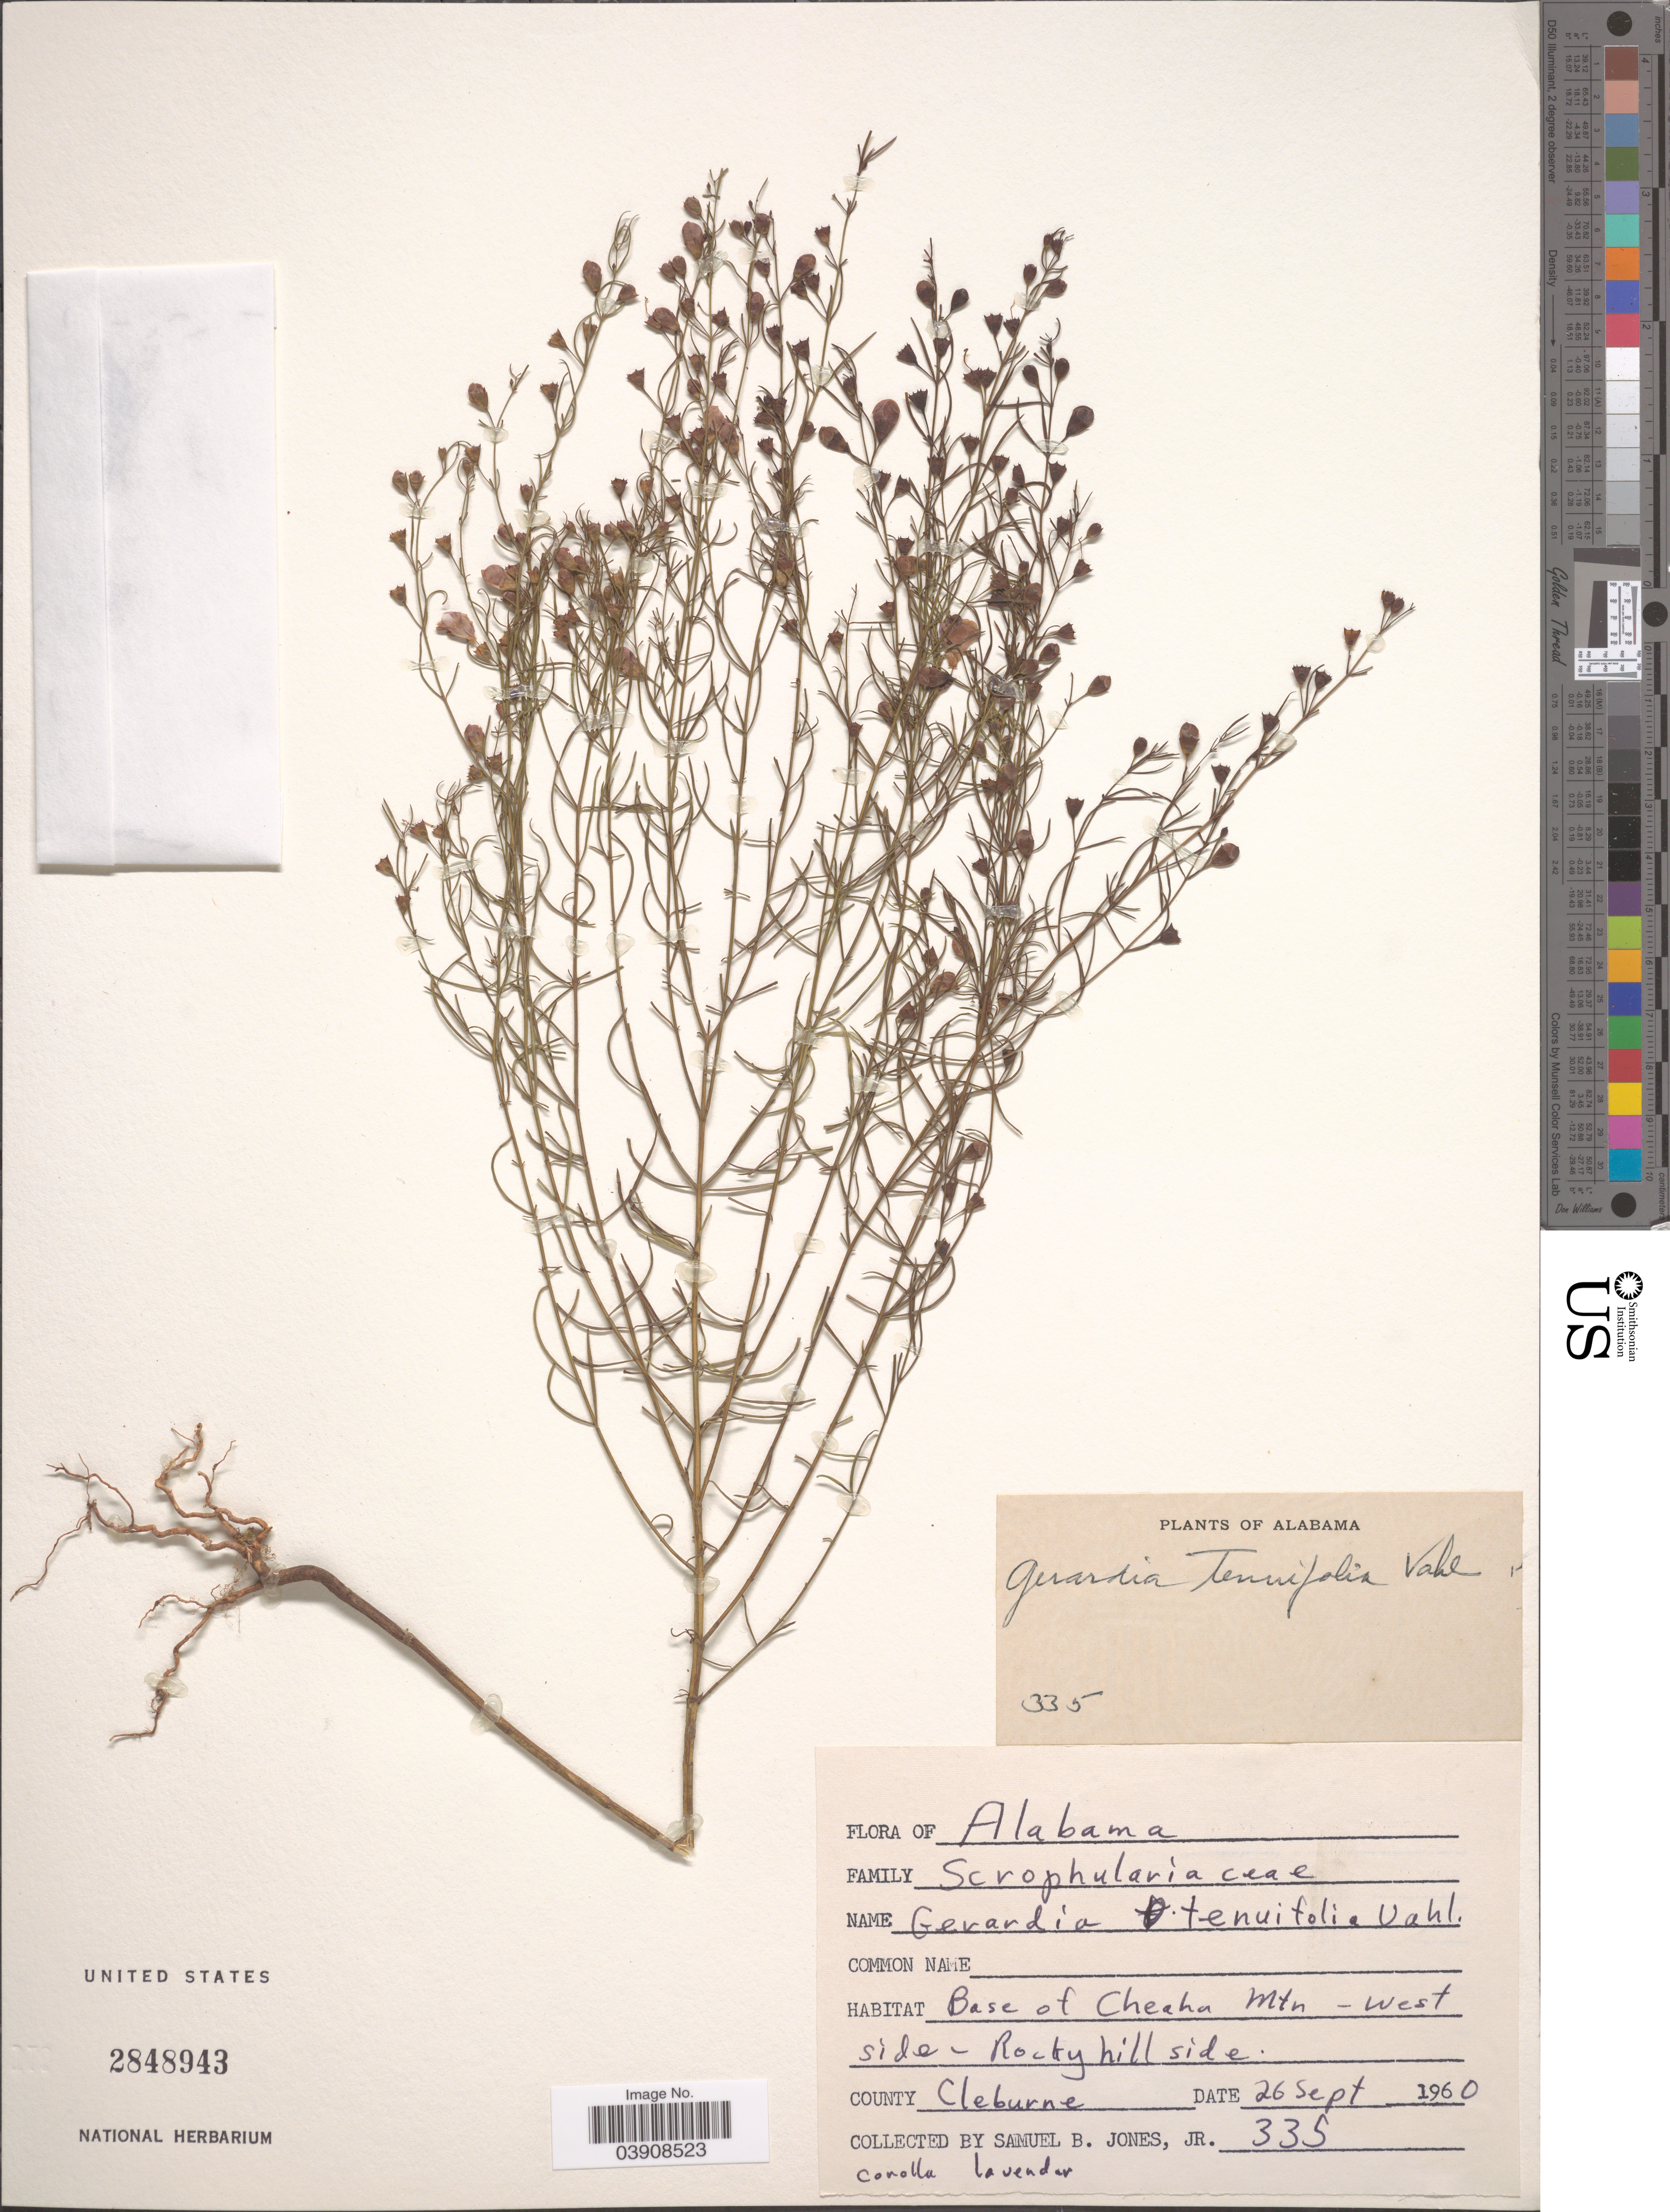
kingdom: Plantae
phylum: Tracheophyta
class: Magnoliopsida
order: Lamiales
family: Orobanchaceae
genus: Agalinis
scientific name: Agalinis tenuifolia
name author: (Vahl) Raf.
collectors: S. B. Jones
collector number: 335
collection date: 1960-09-26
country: United States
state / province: Alabama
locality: Base of Cheaha Mtn- west side- Rocky hill side. County Cleburne.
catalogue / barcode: US 2848943